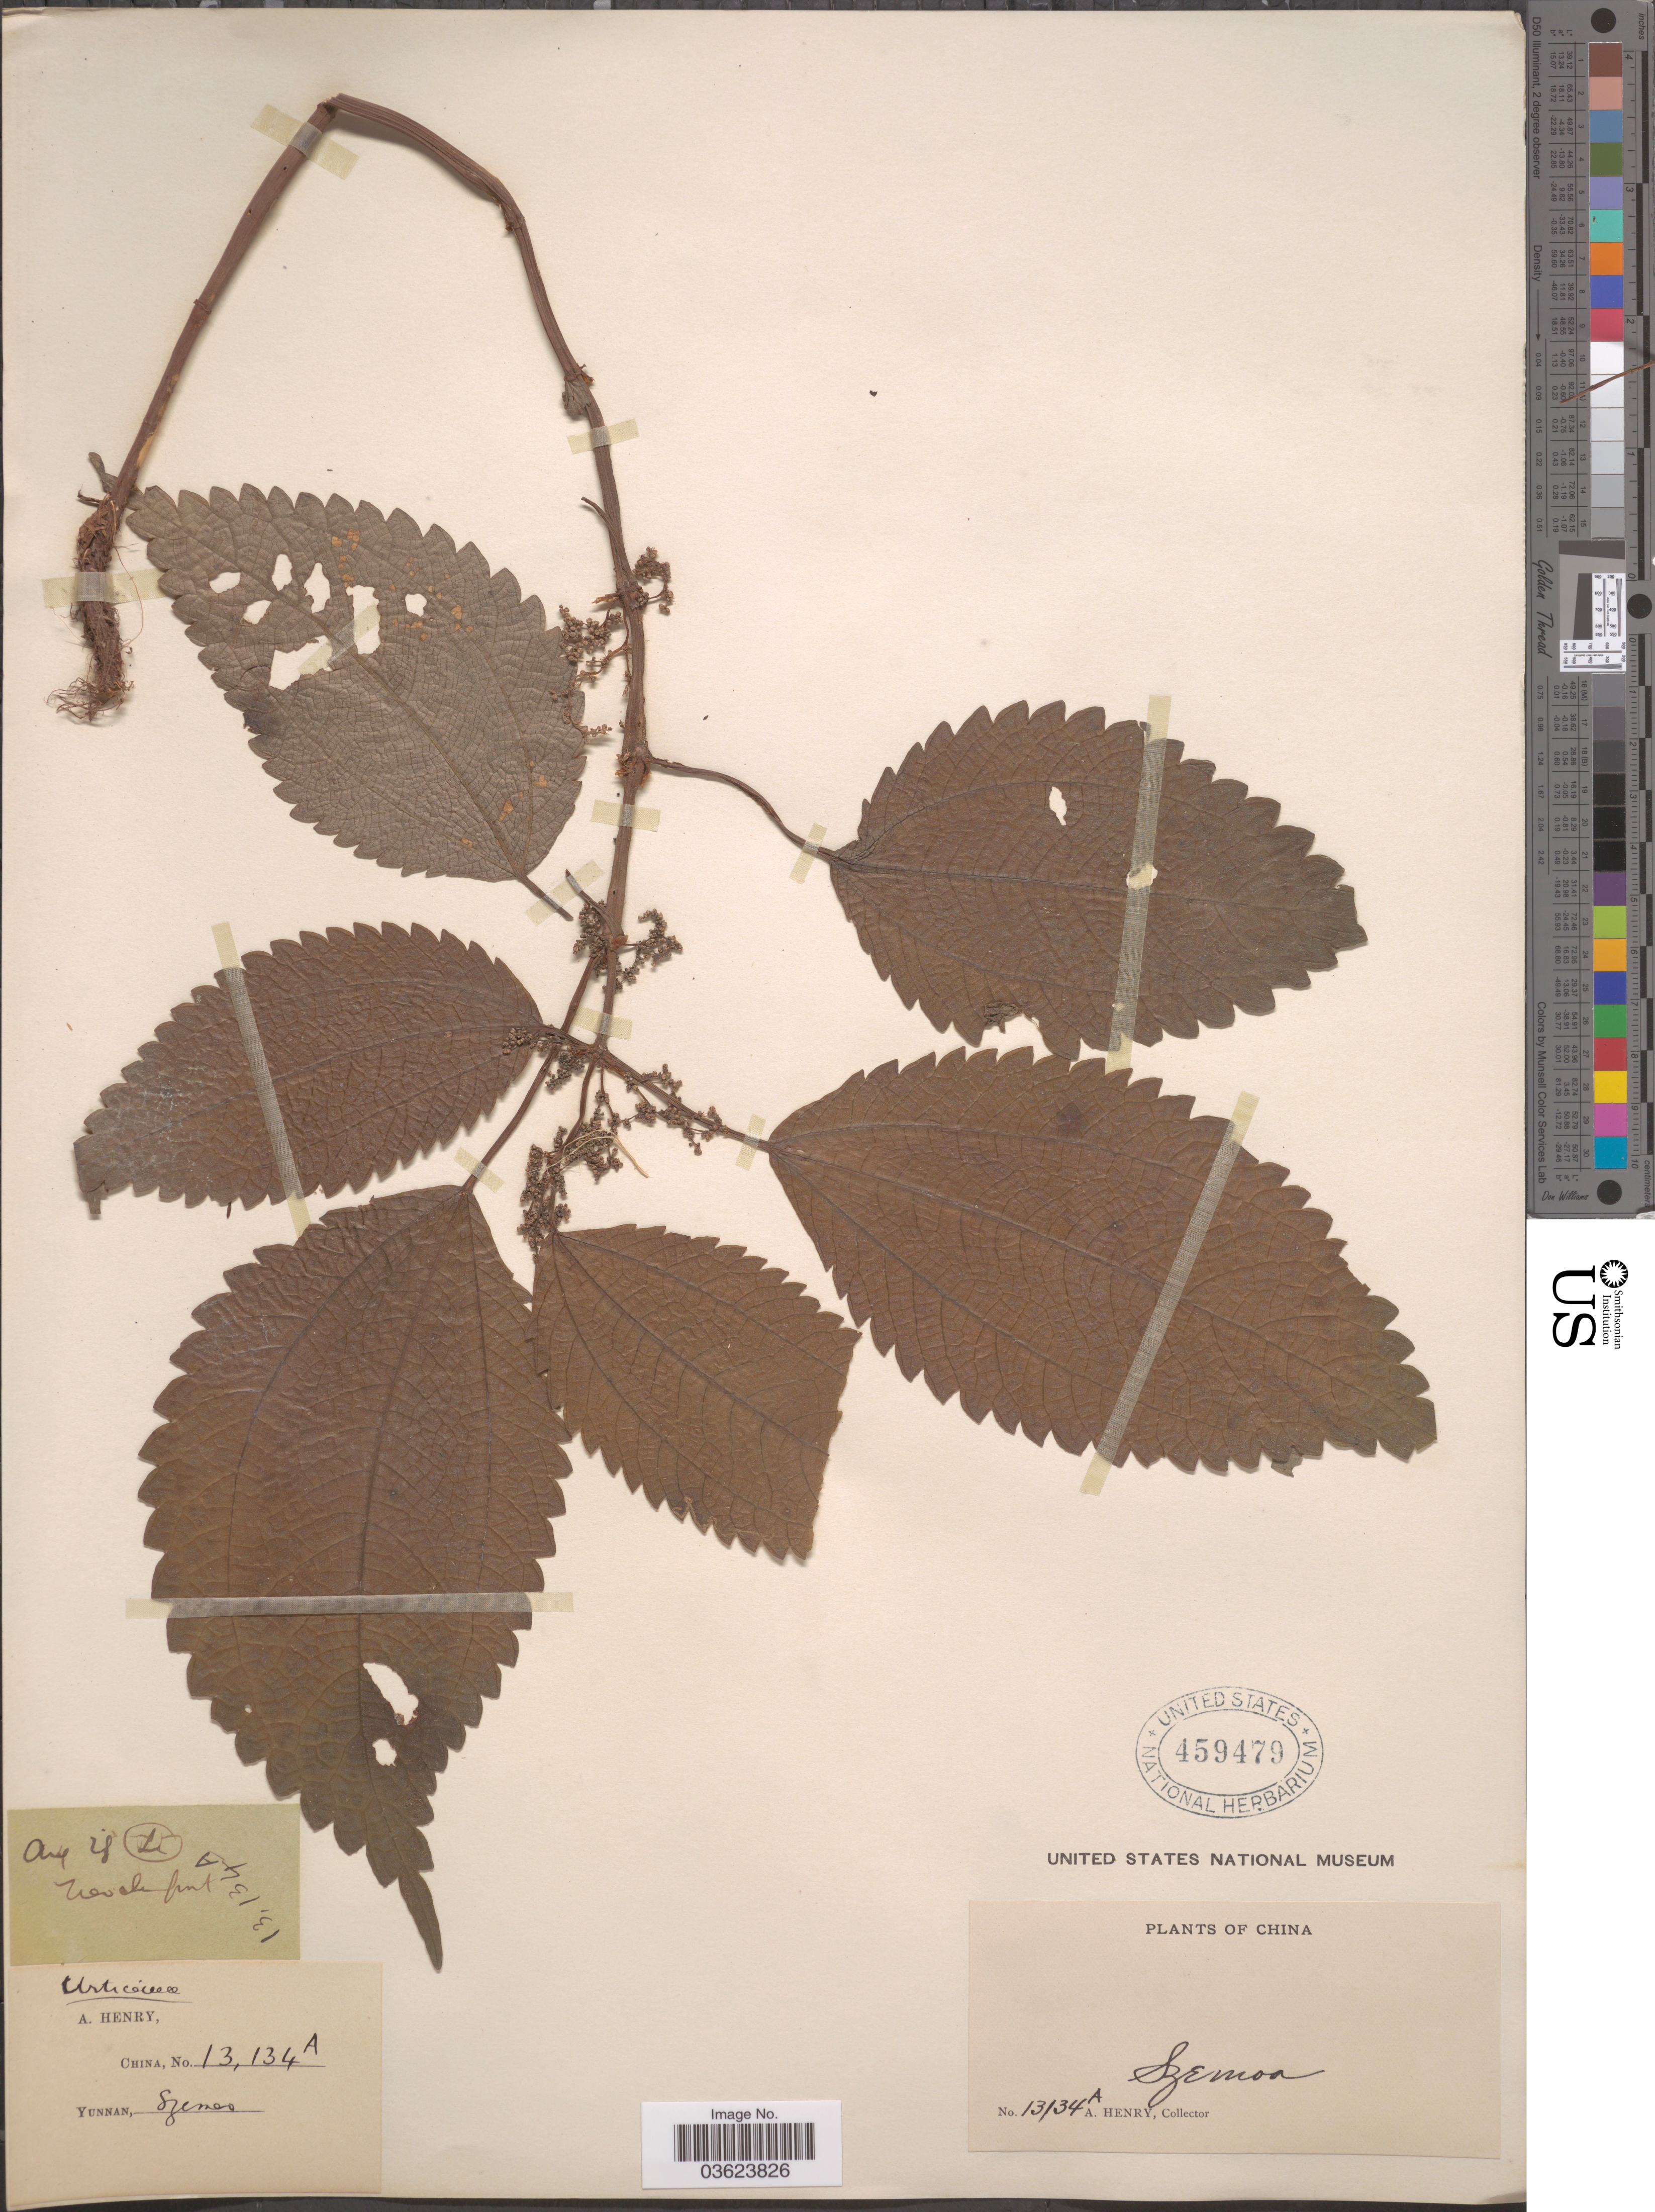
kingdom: Plantae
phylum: Tracheophyta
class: Magnoliopsida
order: Rosales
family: Urticaceae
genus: Pilea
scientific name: Pilea sp.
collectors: A. Henry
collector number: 13134 A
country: China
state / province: Yunnan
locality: Szemoa.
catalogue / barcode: US 459479